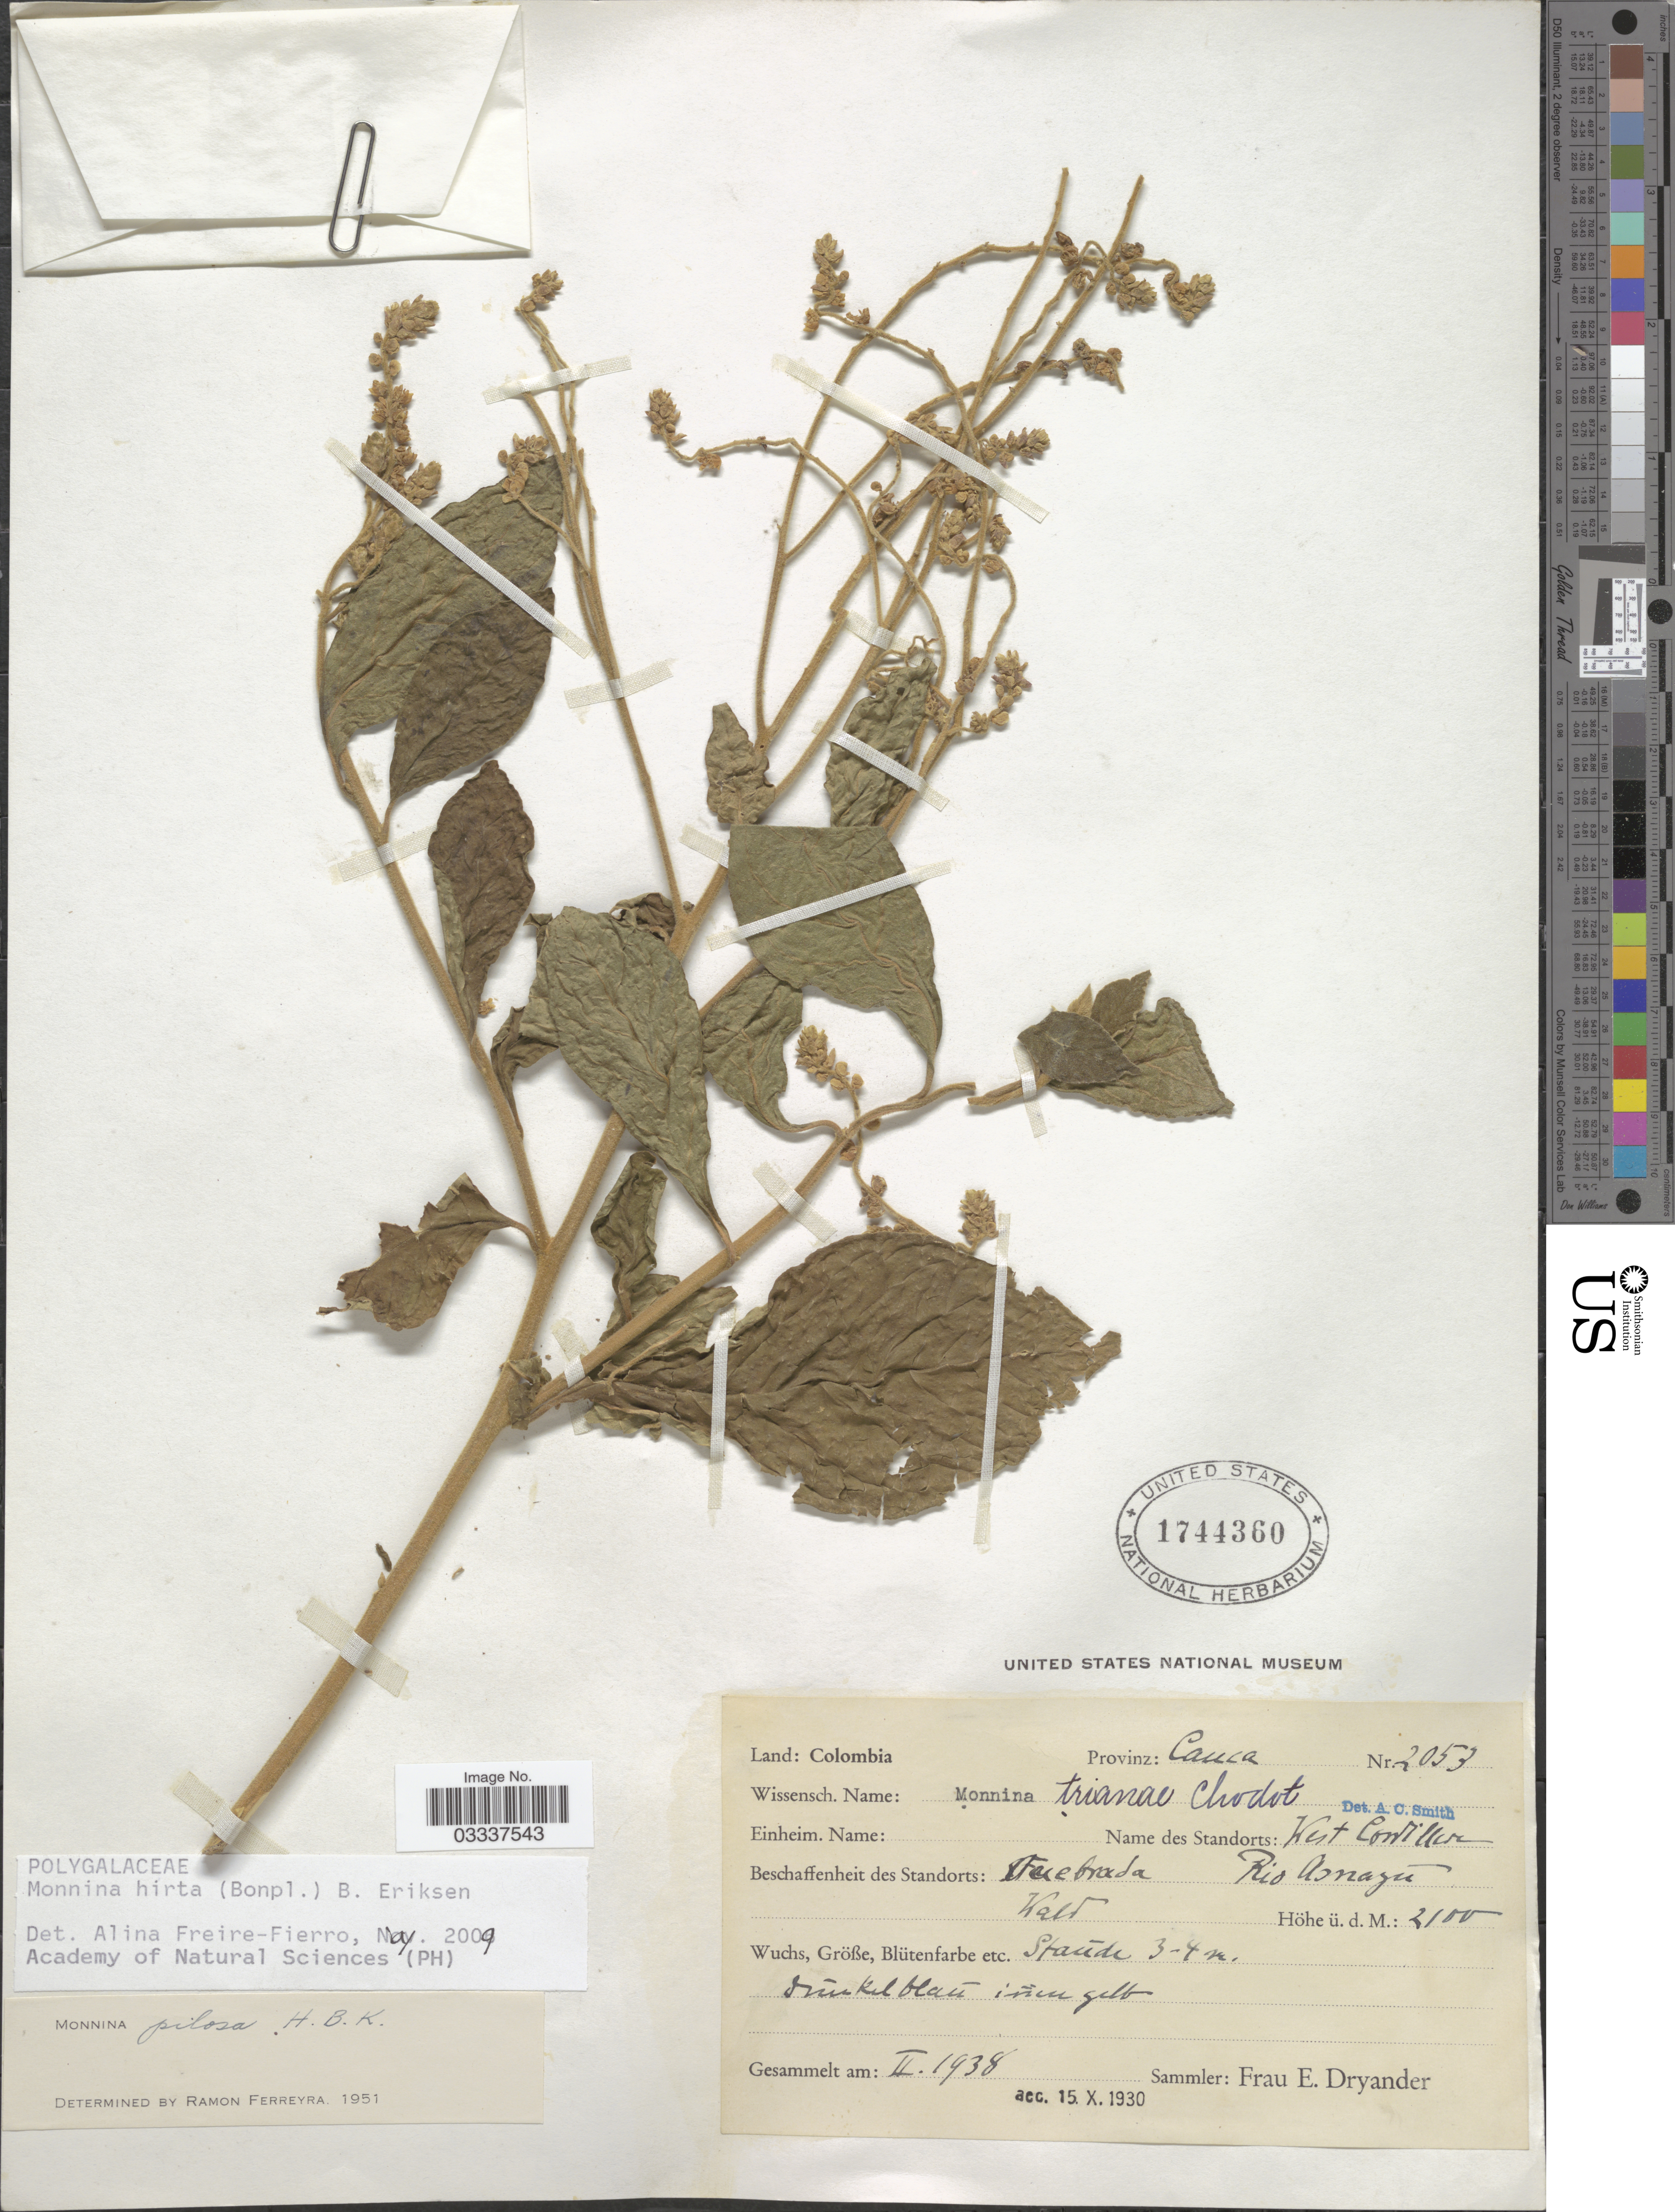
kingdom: Plantae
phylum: Tracheophyta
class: Magnoliopsida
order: Fabales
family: Polygalaceae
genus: Monnina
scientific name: Monnina hirta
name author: (Bonpl.) B. Eriksen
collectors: F. Dryander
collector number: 2053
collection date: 1938-02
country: Colombia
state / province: Cauca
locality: Quebrada Rio Asnazu.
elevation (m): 2100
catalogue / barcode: US 1744360